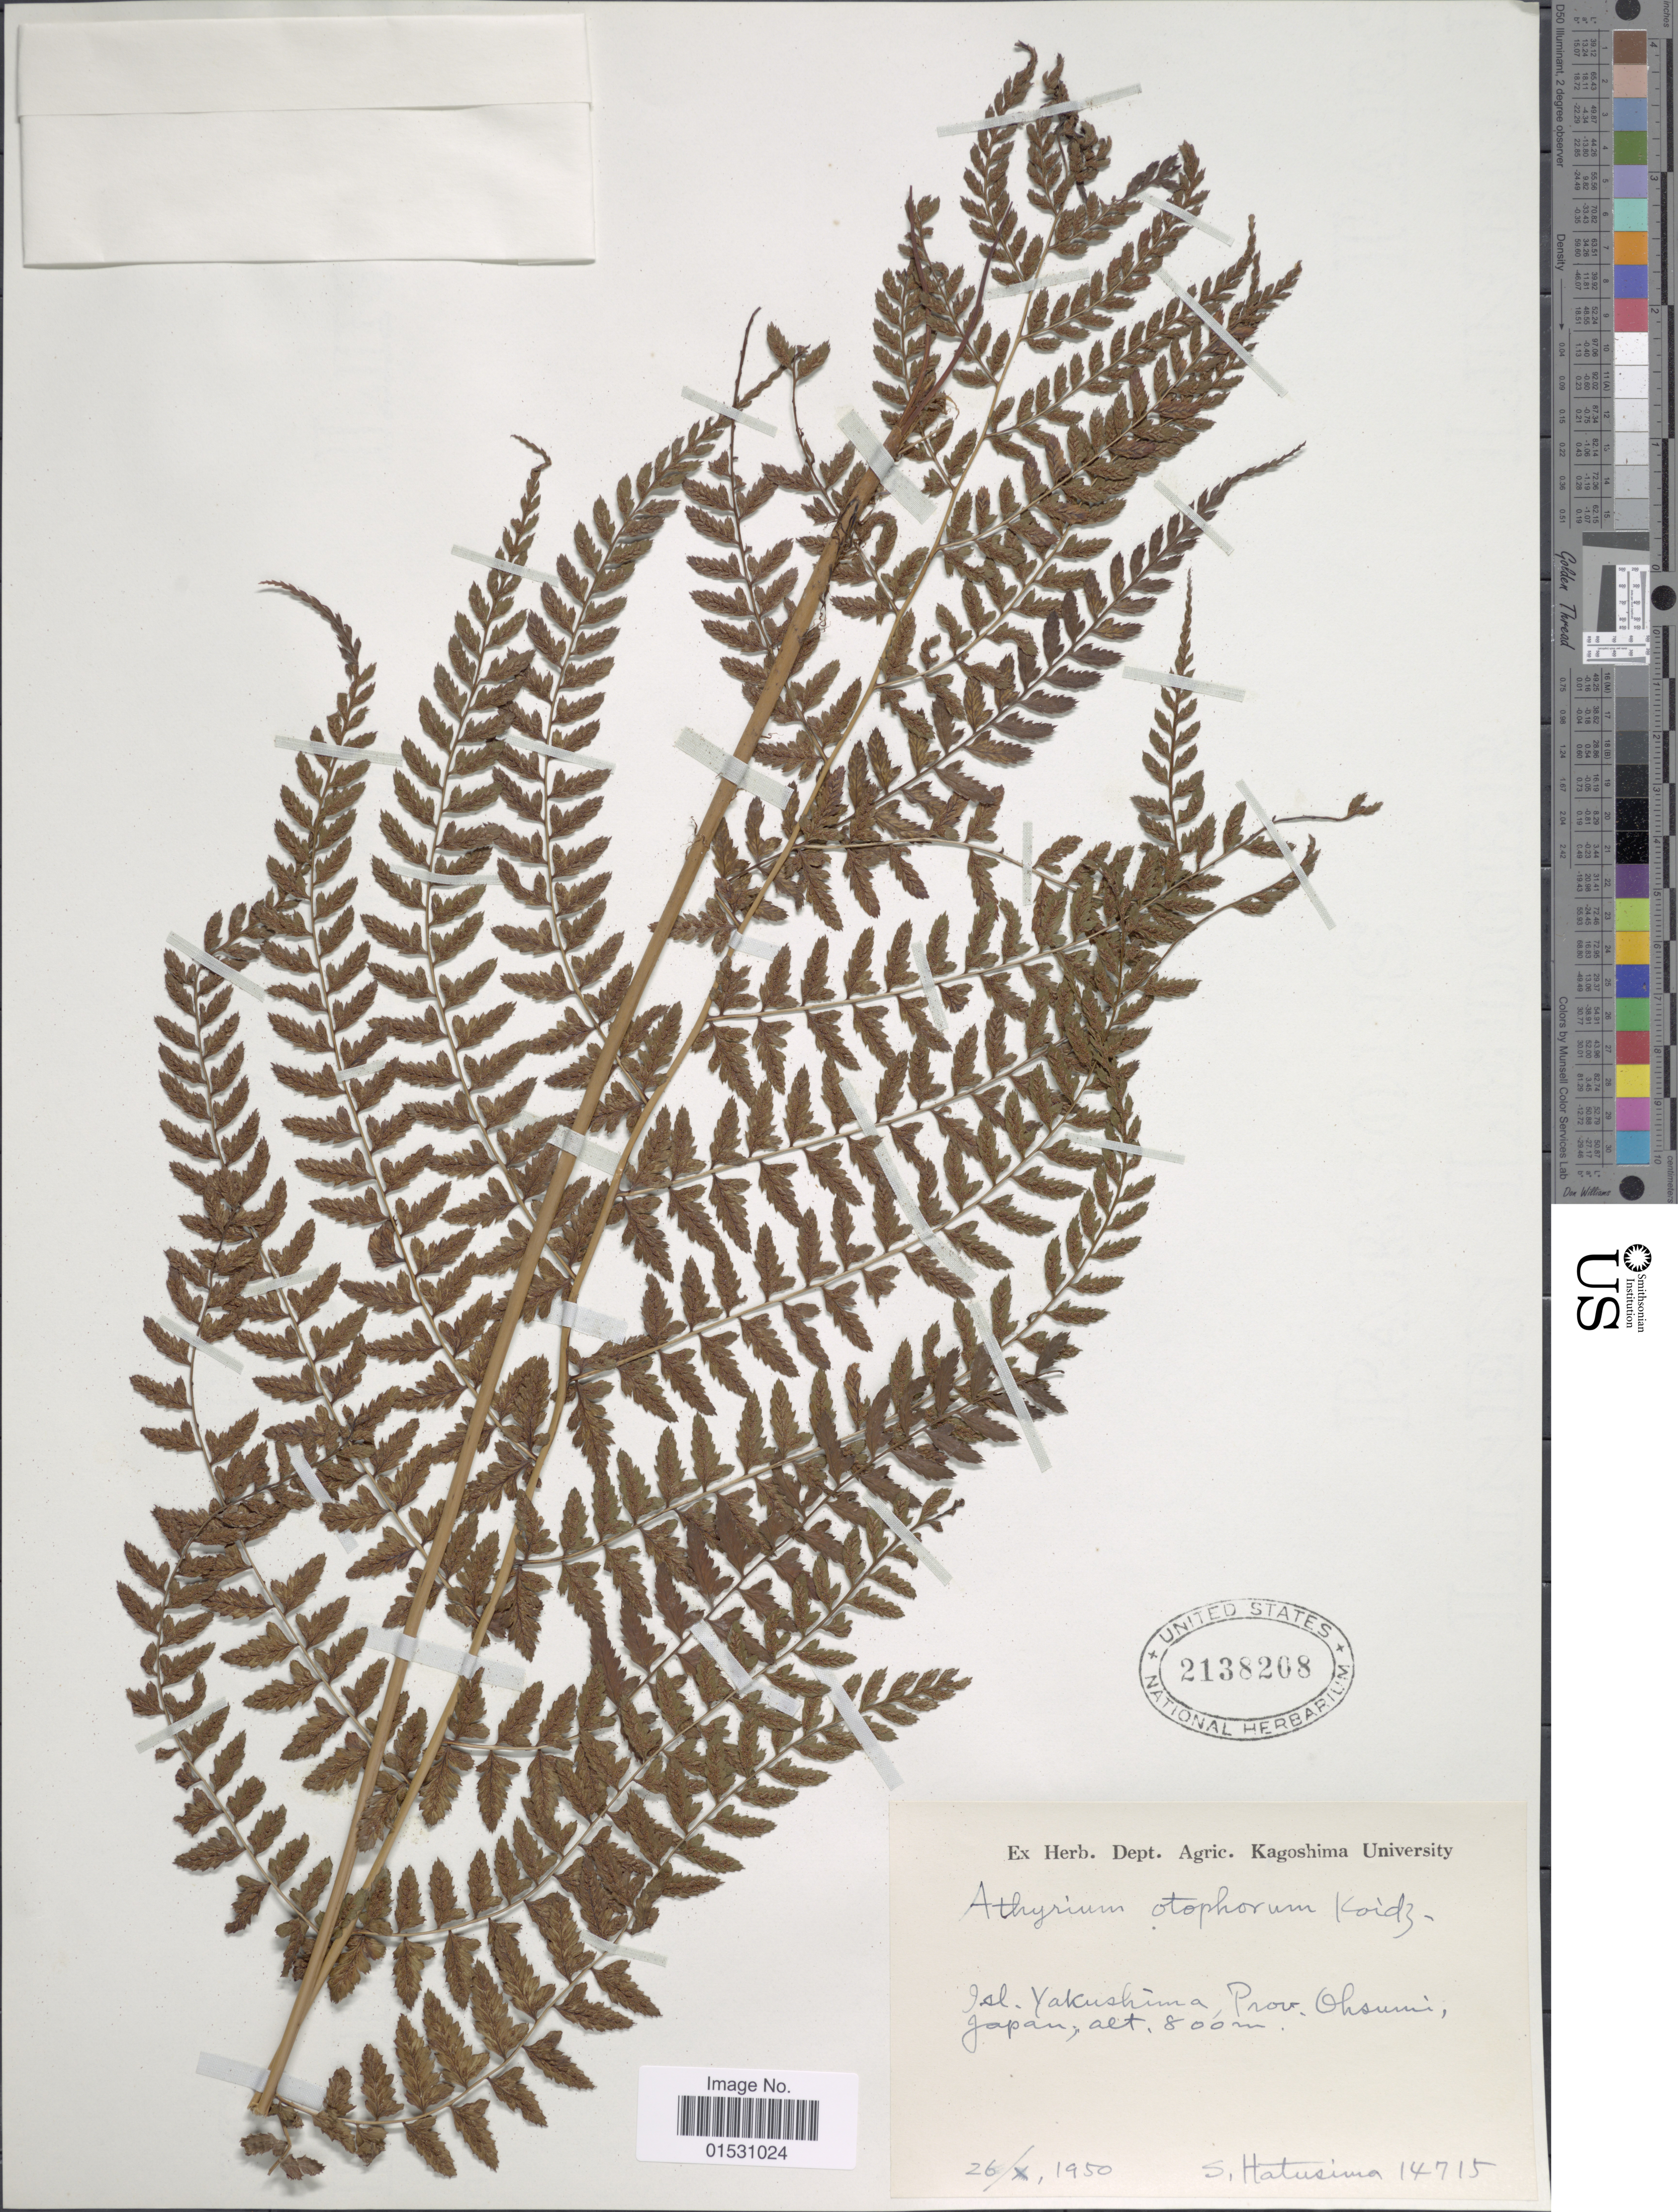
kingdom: Plantae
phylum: Tracheophyta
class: Polypodiopsida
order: Polypodiales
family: Athyriaceae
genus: Athyrium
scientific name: Athyrium otophorum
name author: (Miq.) Koidz.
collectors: S. Hatusima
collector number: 14715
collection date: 1950-10-26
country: Japan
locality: Isl. Yakushima, Prov. Ohsumi.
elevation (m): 800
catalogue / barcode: US 2138208